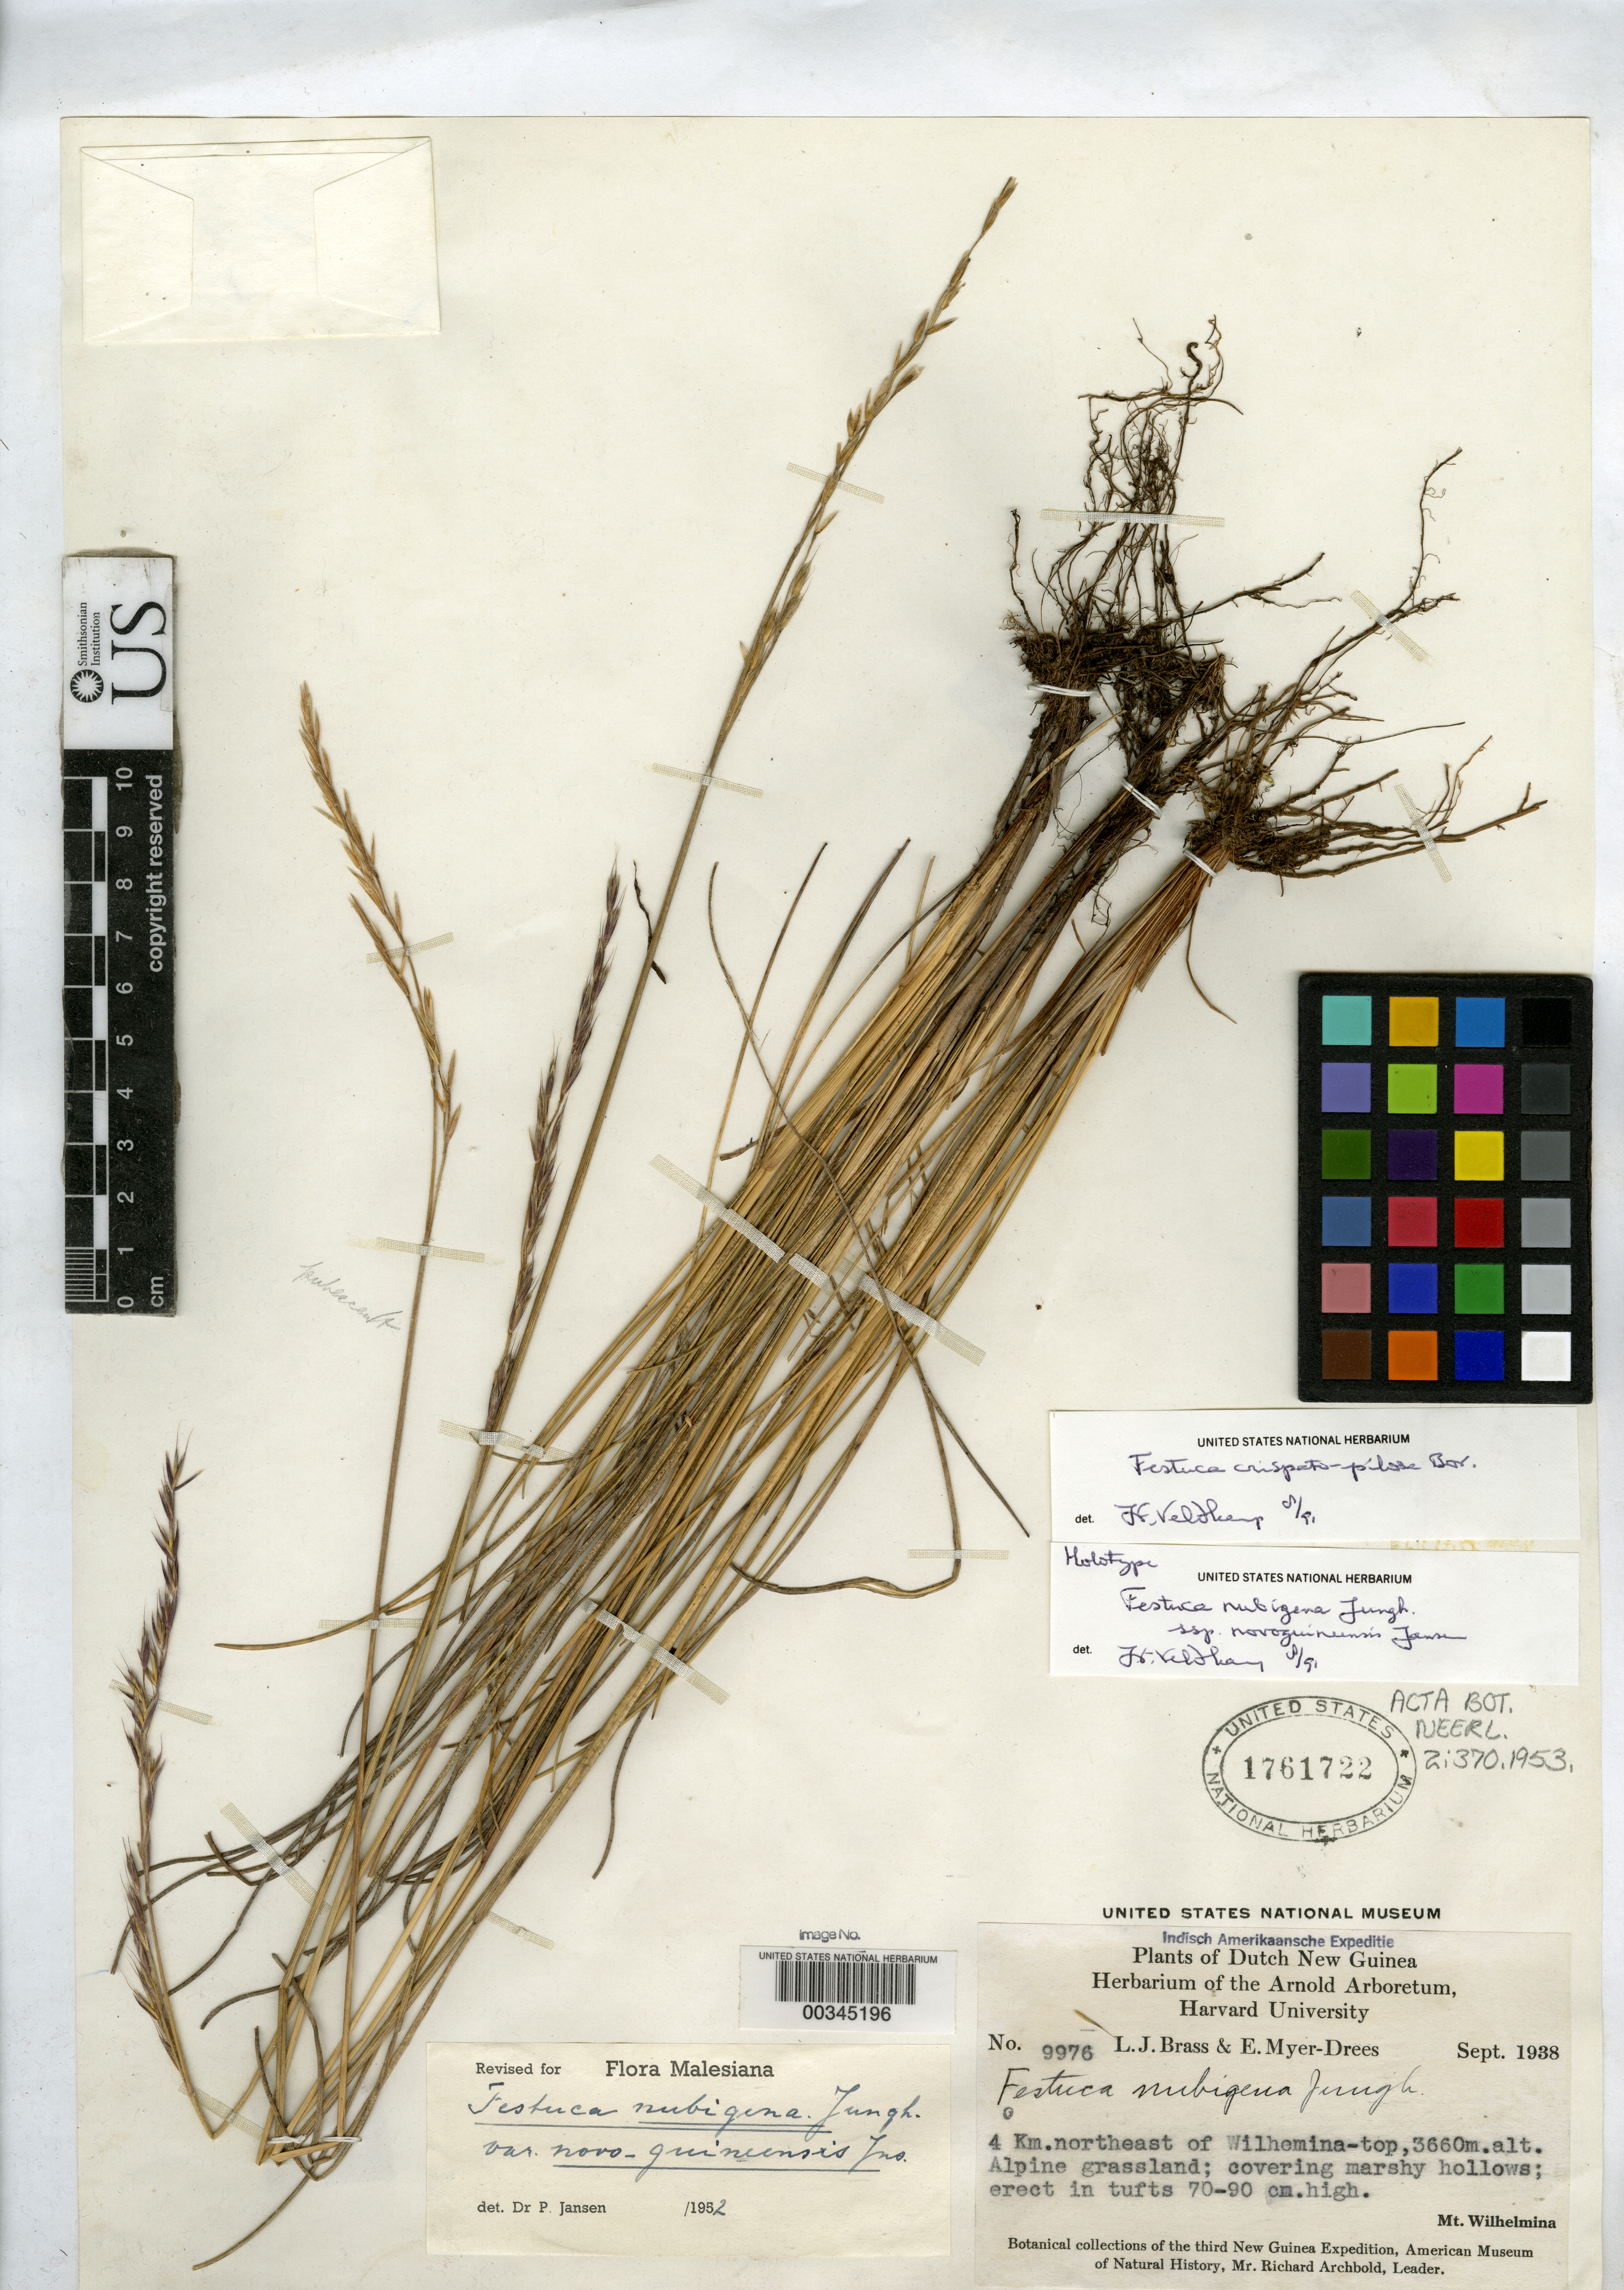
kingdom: Plantae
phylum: Tracheophyta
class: Liliopsida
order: Poales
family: Poaceae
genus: Festuca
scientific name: Festuca nubigena subsp. novoguineensis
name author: Jansen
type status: Holotype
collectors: L. J. Brass & E. Myer-Drees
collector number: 9976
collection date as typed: Sep 1938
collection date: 1938-09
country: Indonesia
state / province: Papua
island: New Guinea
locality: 4 km NE of Wilhelmina-top, Mount Wilhelmina. Irian Barat.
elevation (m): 3660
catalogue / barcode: US 1761722